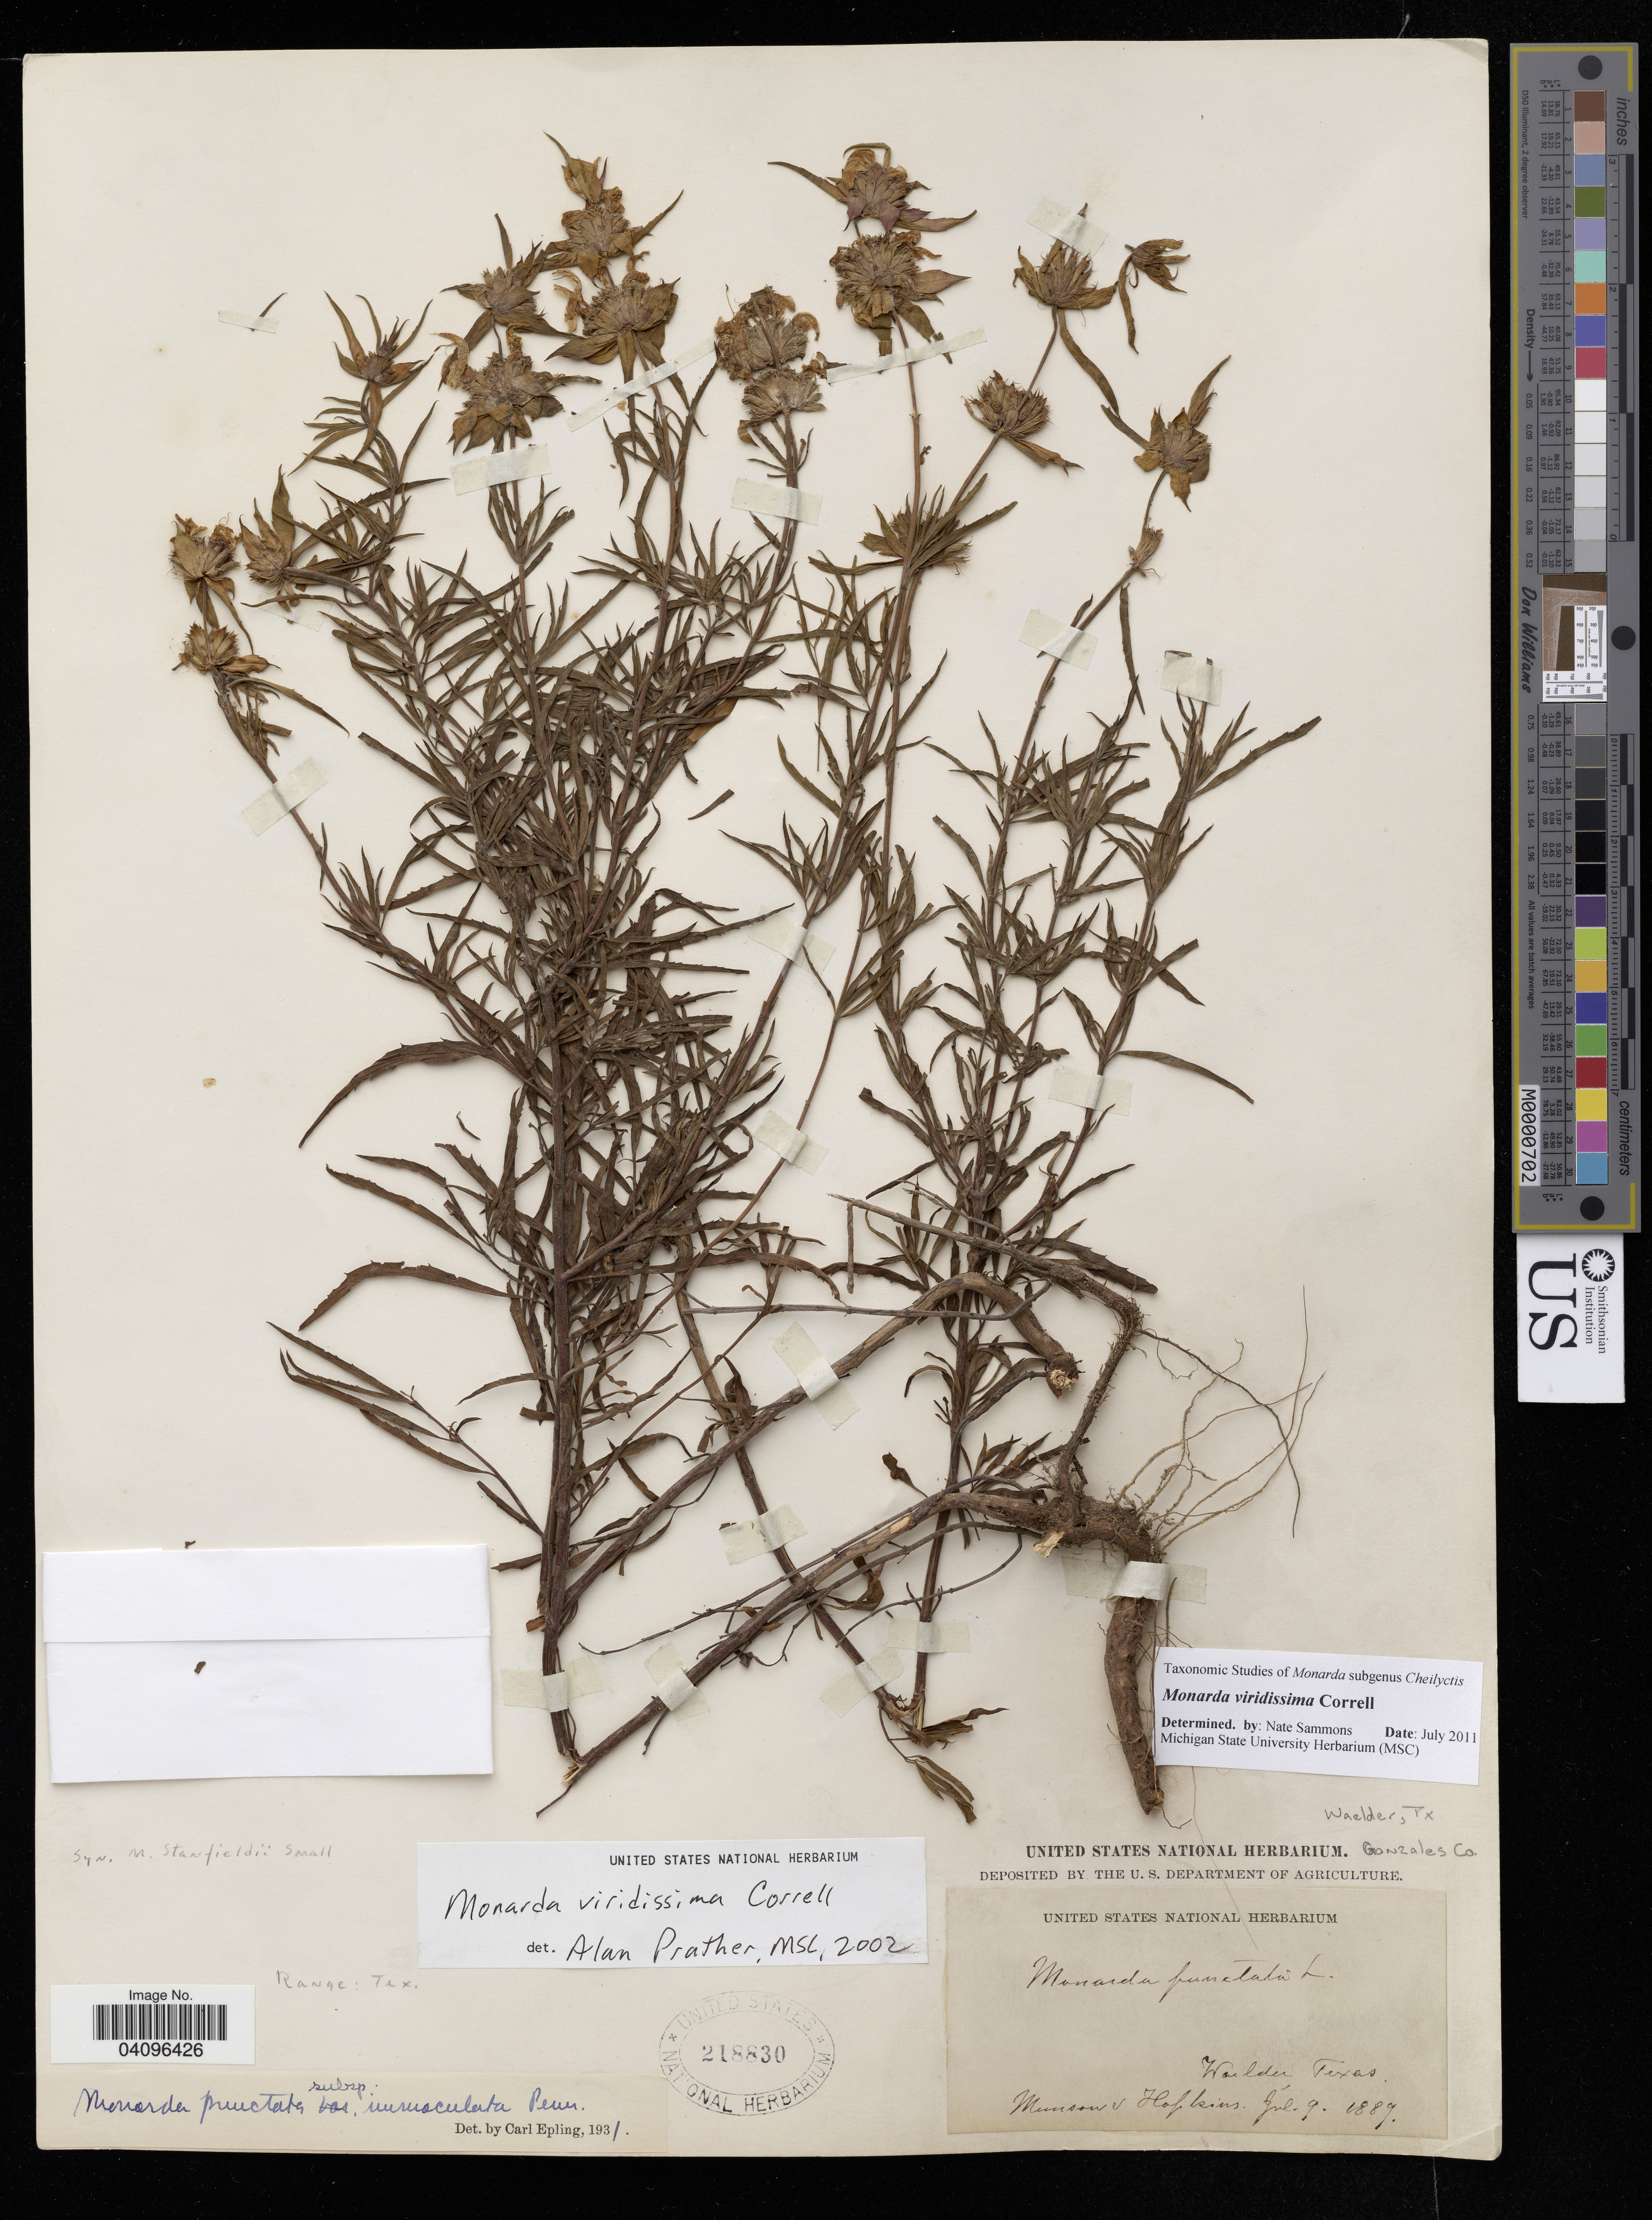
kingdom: Plantae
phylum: Tracheophyta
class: Magnoliopsida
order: Lamiales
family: Lamiaceae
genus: Monarda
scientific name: Monarda viridissima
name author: Correll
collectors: Munson & -- Hopkins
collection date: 1889-07-09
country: United States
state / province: Texas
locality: Waelder, Tx, Gonzales Co.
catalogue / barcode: US 218830